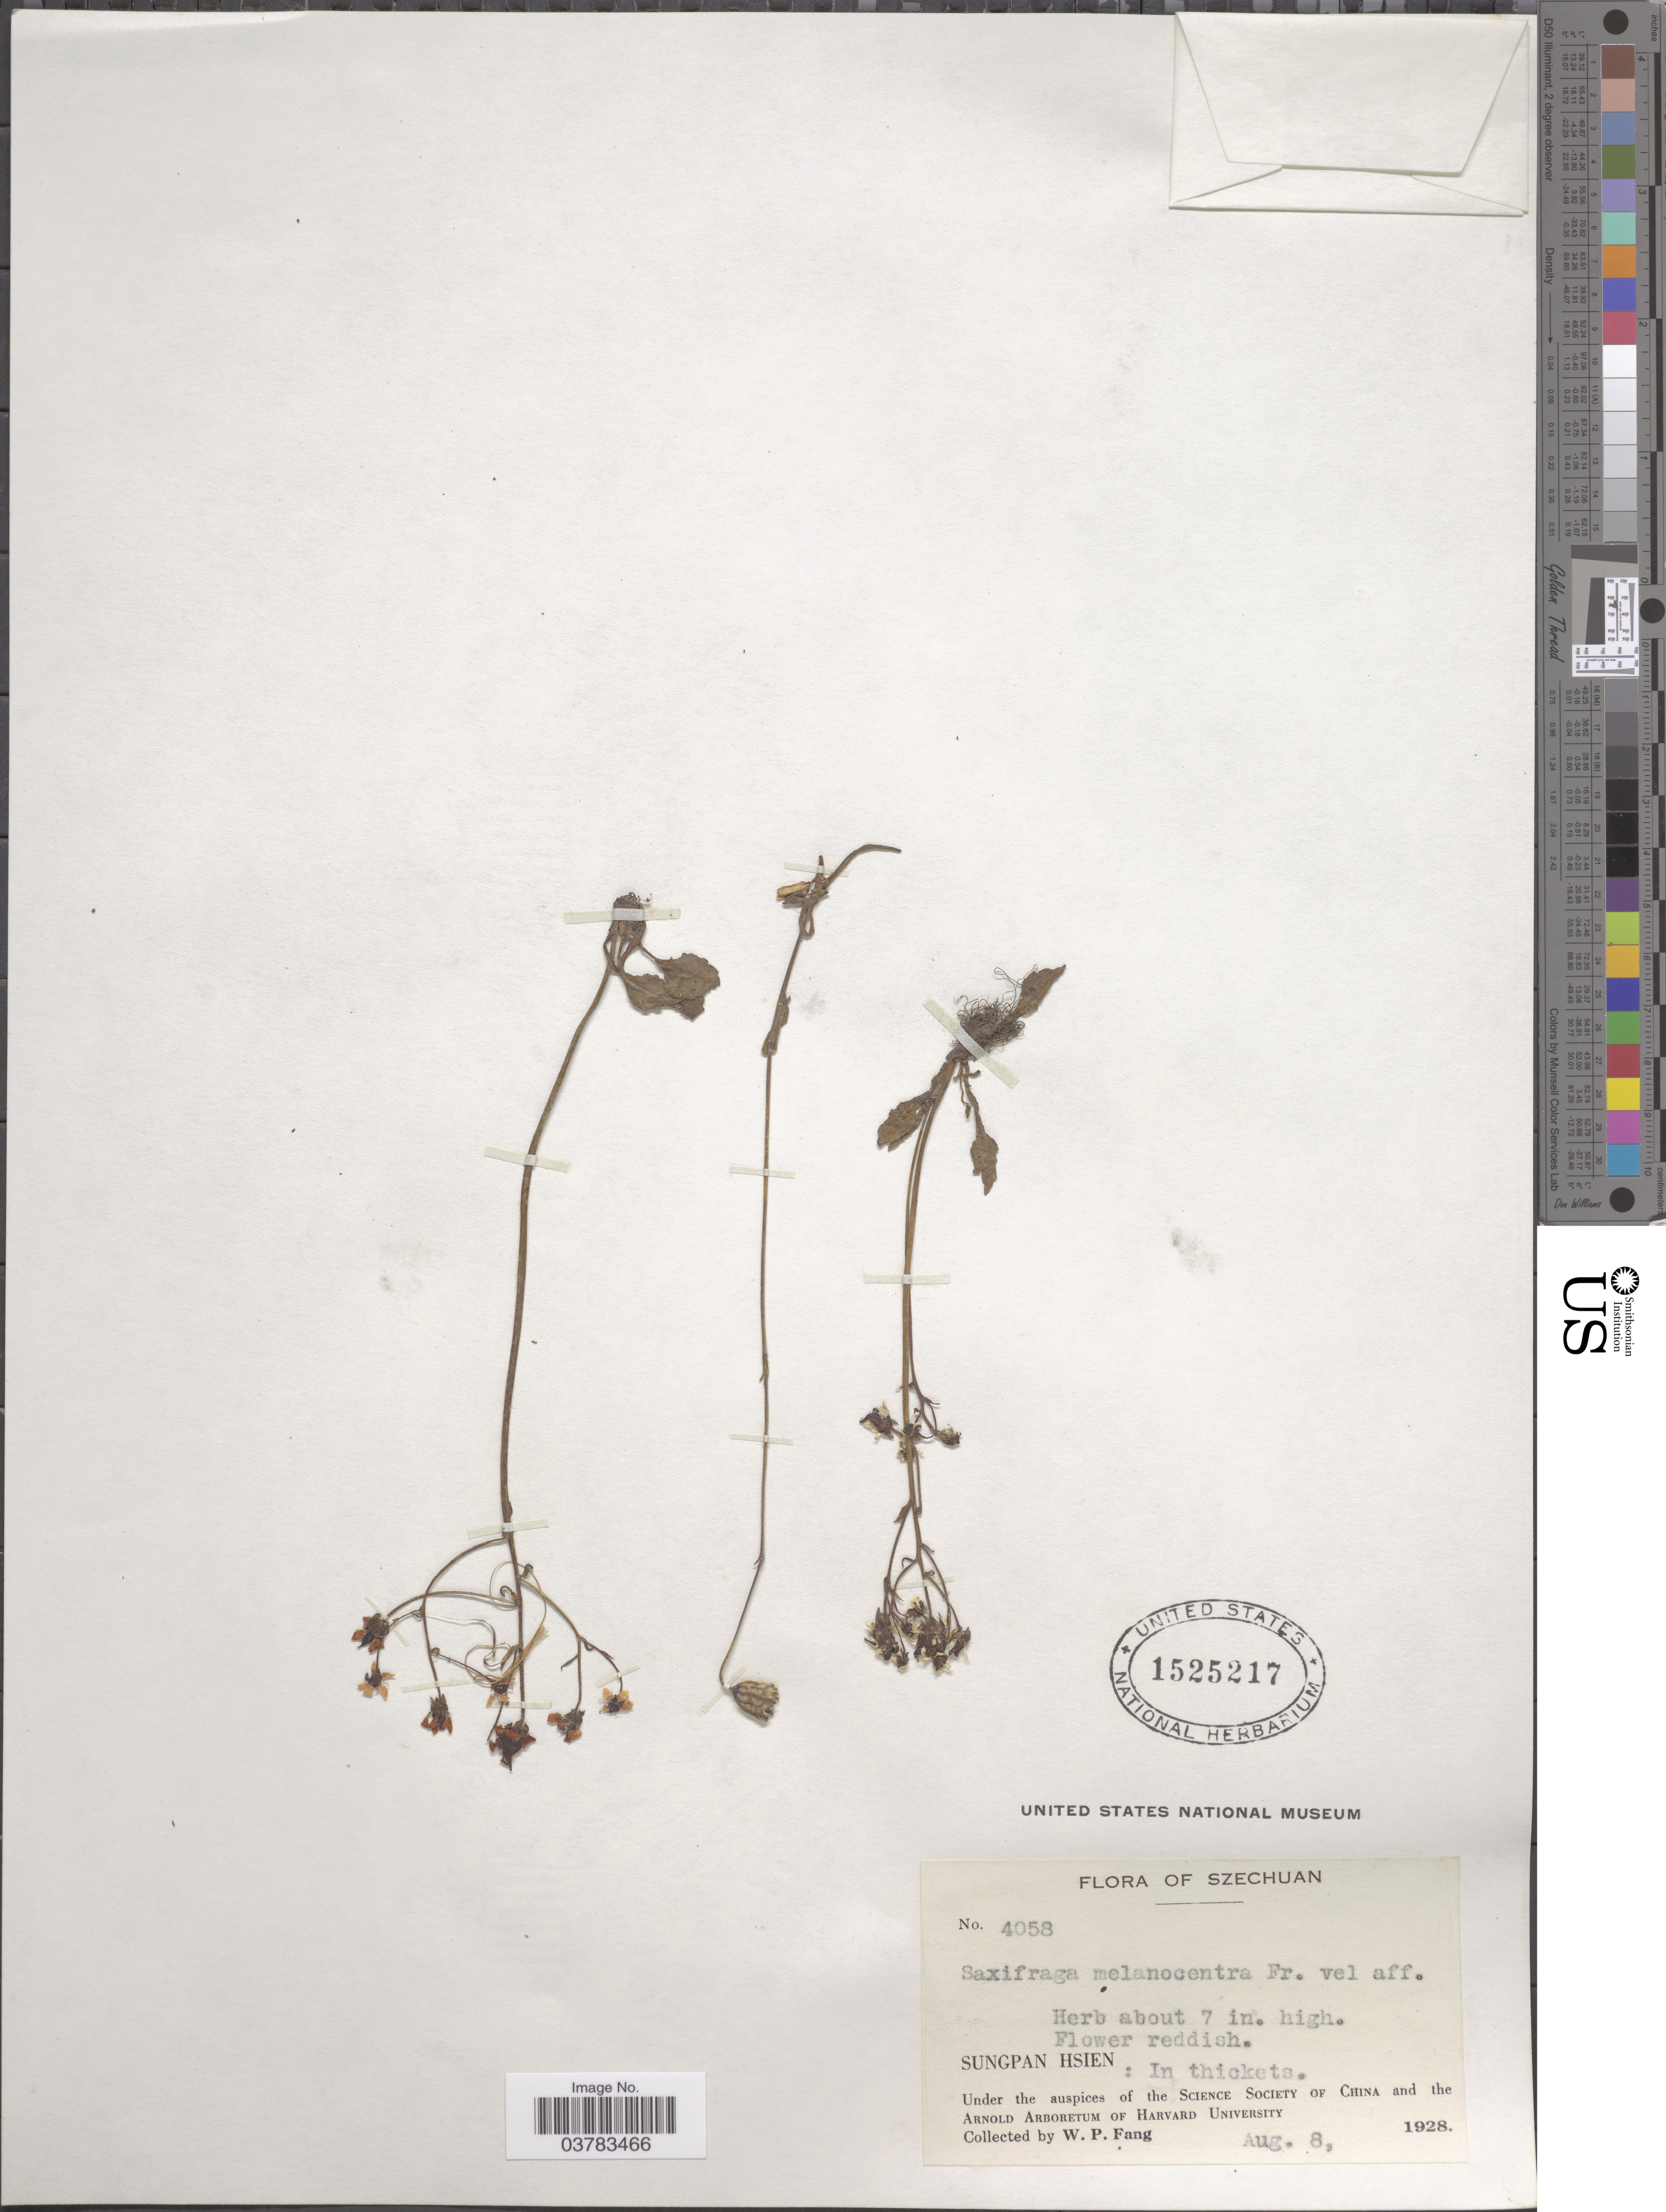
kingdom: Plantae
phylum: Tracheophyta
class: Magnoliopsida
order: Saxifragales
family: Saxifragaceae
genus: Micranthes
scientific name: Micranthes melanocentra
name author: (Franch.) Losinsk.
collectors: W. P. Fang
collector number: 4058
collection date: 1928-08-08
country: China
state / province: Sichuan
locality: Szechuan. Sungpan Hsien: In thickets.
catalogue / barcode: US 1525217